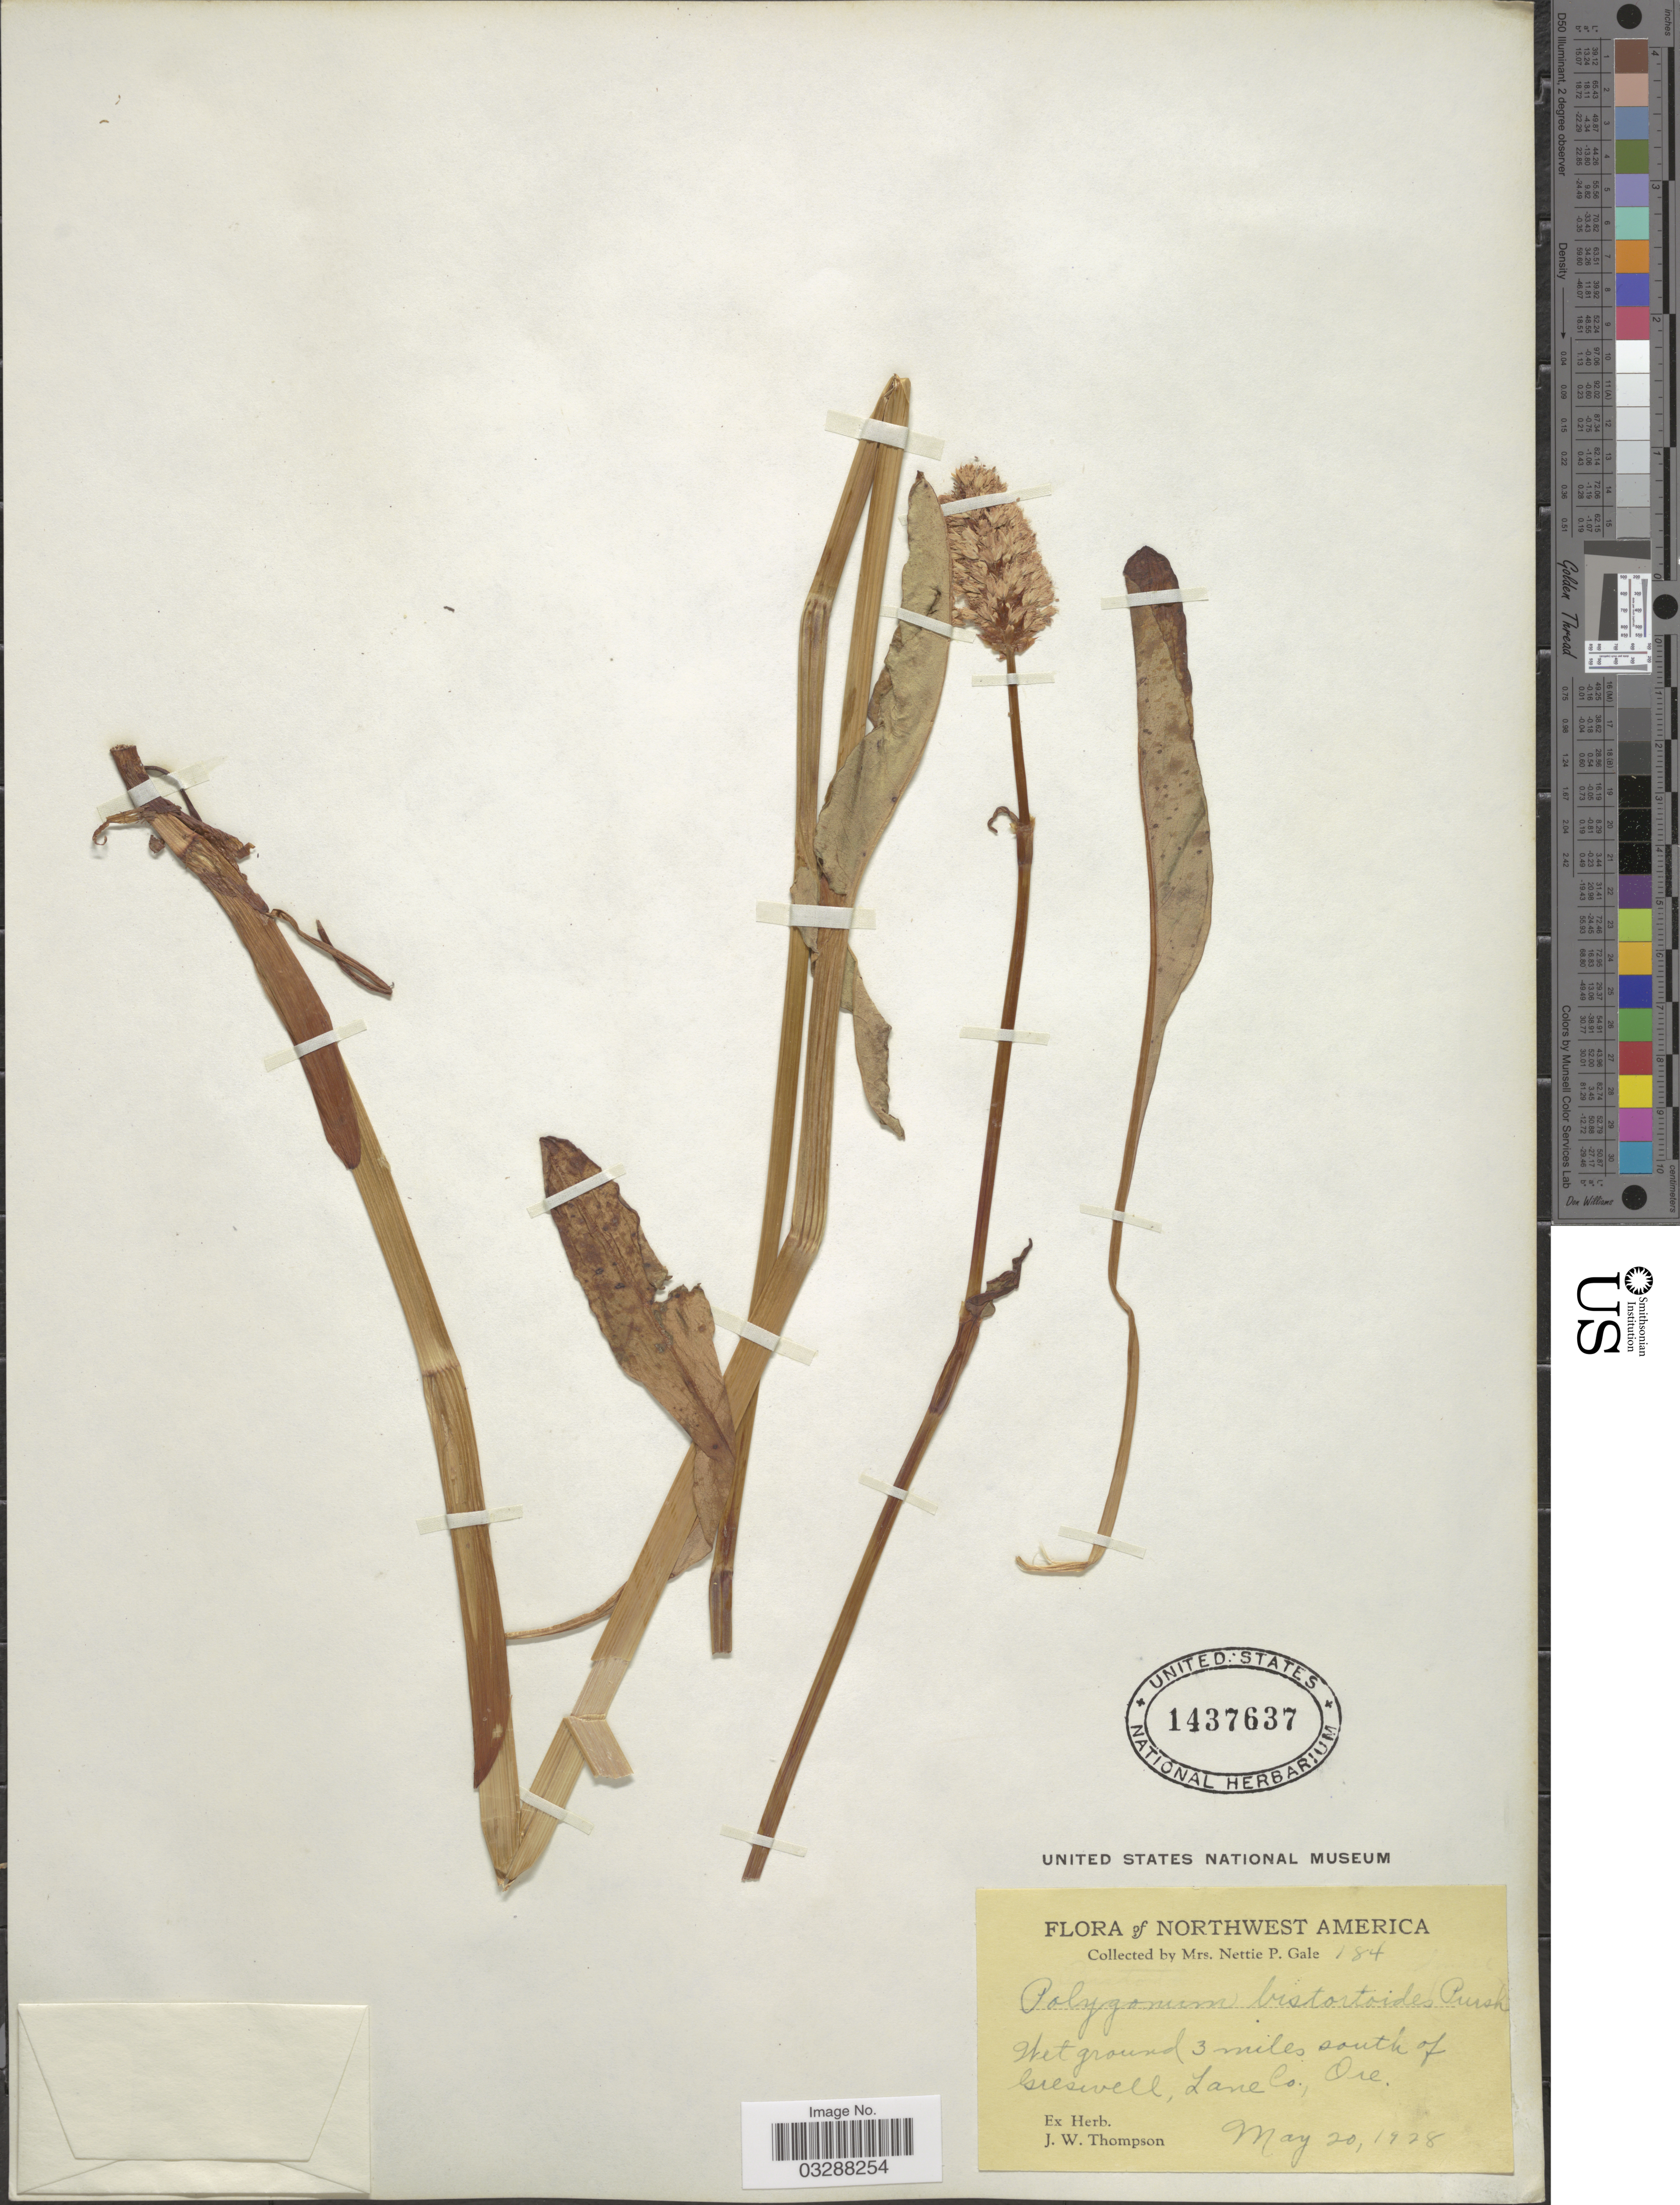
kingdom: Plantae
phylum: Tracheophyta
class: Magnoliopsida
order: Caryophyllales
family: Polygonaceae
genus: Bistorta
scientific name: Bistorta bistortoides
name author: (Pursh) Small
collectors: N. Gale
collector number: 184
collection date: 1928-05-20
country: United States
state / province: Oregon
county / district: Lane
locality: Northwest America. Wet ground 3 miles south of Creswell, Lane Co.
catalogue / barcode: US 1437637